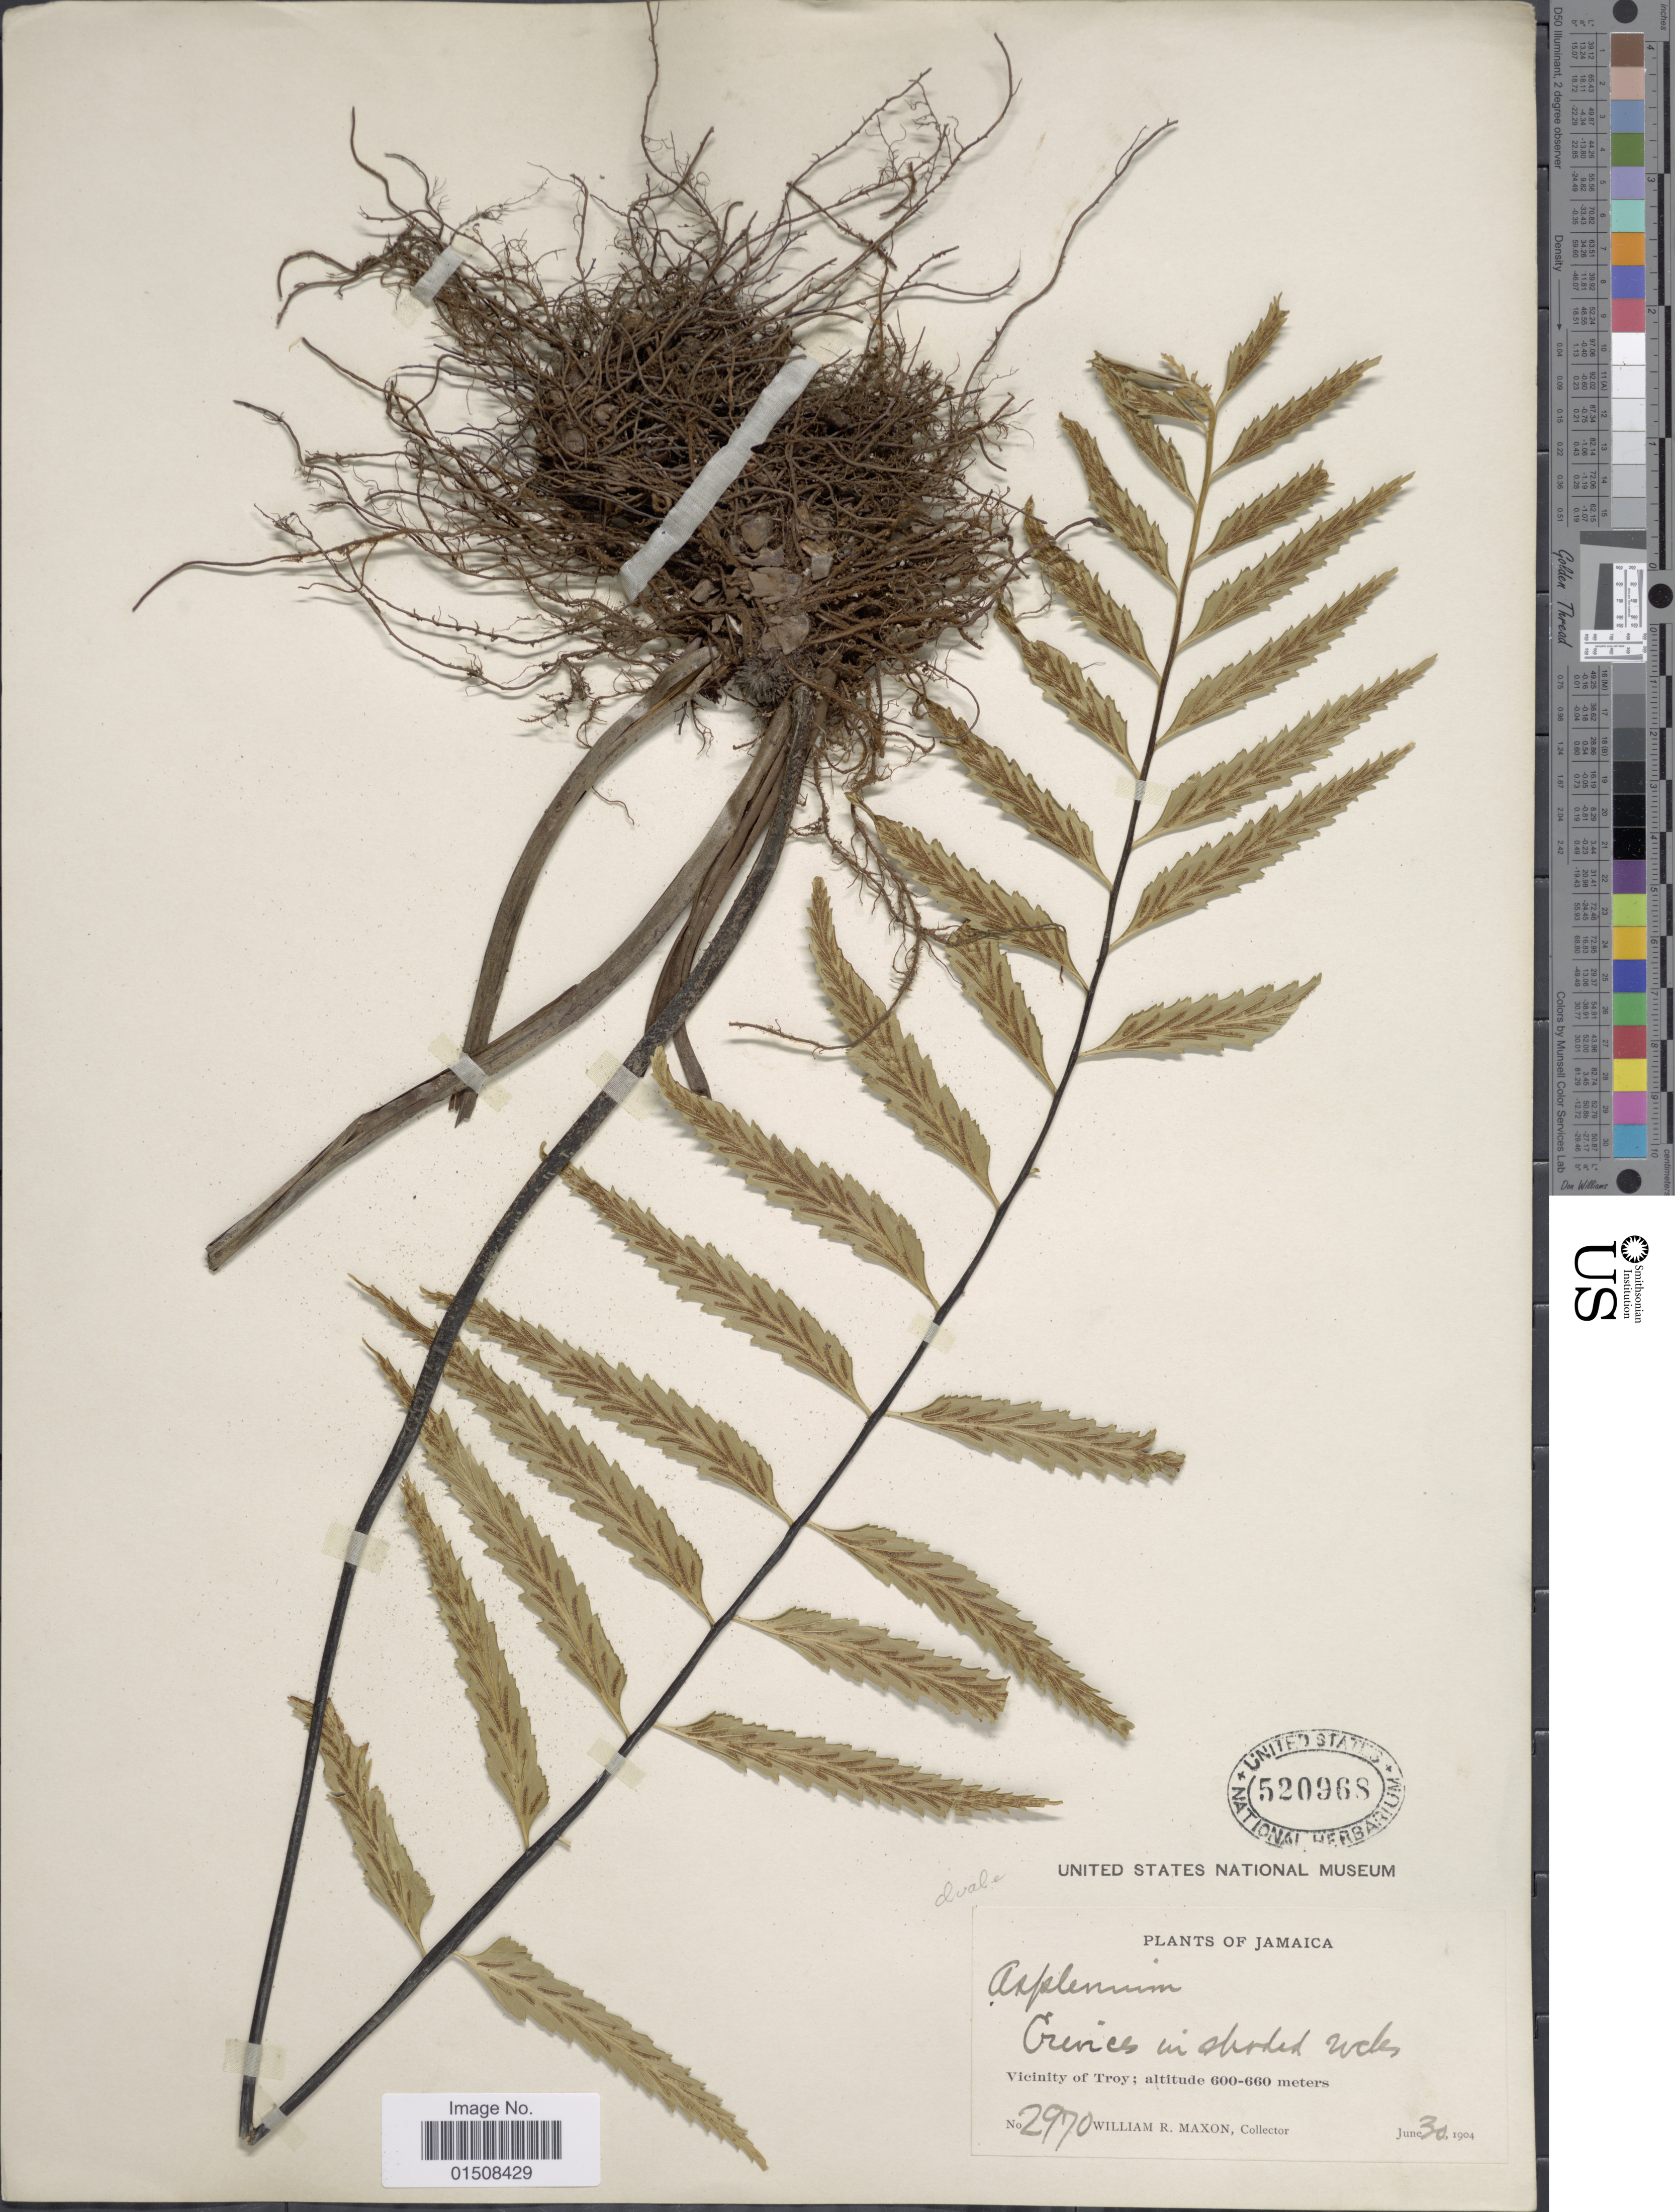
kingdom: Plantae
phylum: Tracheophyta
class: Polypodiopsida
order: Polypodiales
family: Aspleniaceae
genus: Asplenium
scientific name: Asplenium duale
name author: Jenman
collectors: W. R. Maxon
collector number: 2970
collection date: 1904-06-30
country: Jamaica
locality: Vicinity of Troy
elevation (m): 600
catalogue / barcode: US 520968